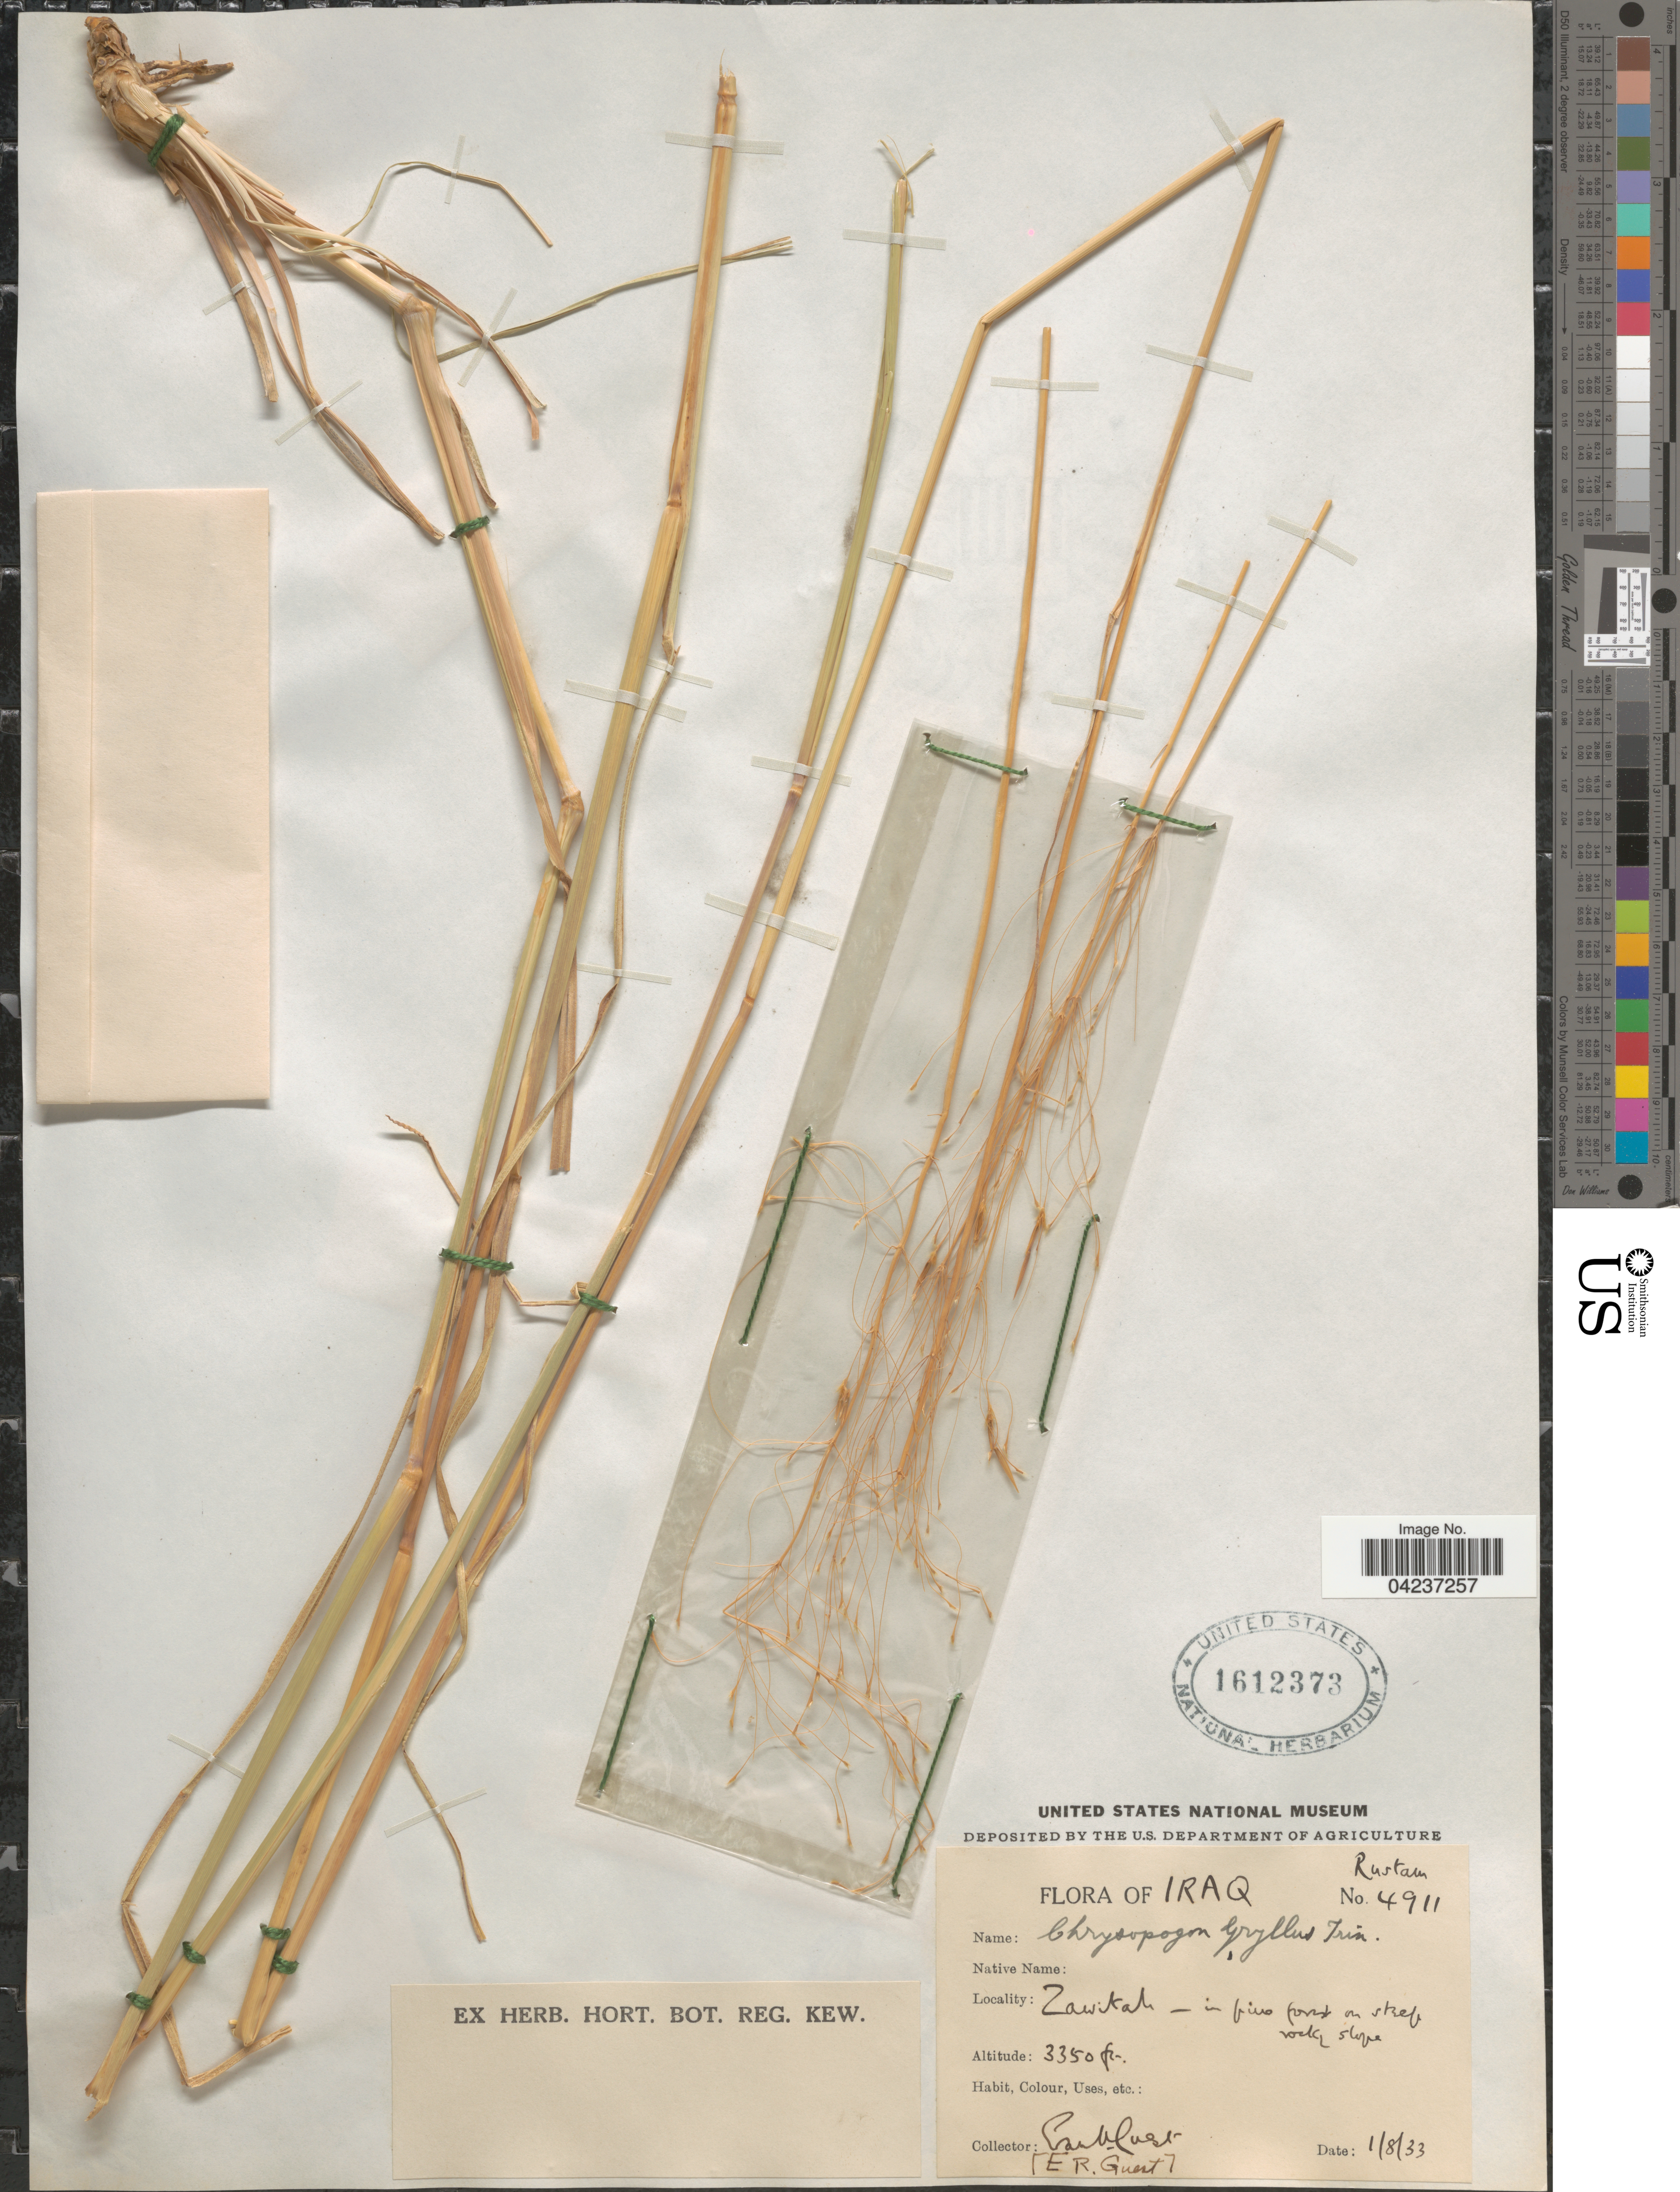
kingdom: Plantae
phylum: Tracheophyta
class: Liliopsida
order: Poales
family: Poaceae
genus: Chrysopogon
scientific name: Chrysopogon gryllus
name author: (L.) Trin.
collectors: E. Guest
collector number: Rustam 4911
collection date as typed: Transcribed d/m/y: 1/8/33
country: Iraq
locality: Zawitah - in pine forest on steep rocky slope.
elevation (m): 1021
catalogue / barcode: US 1612373